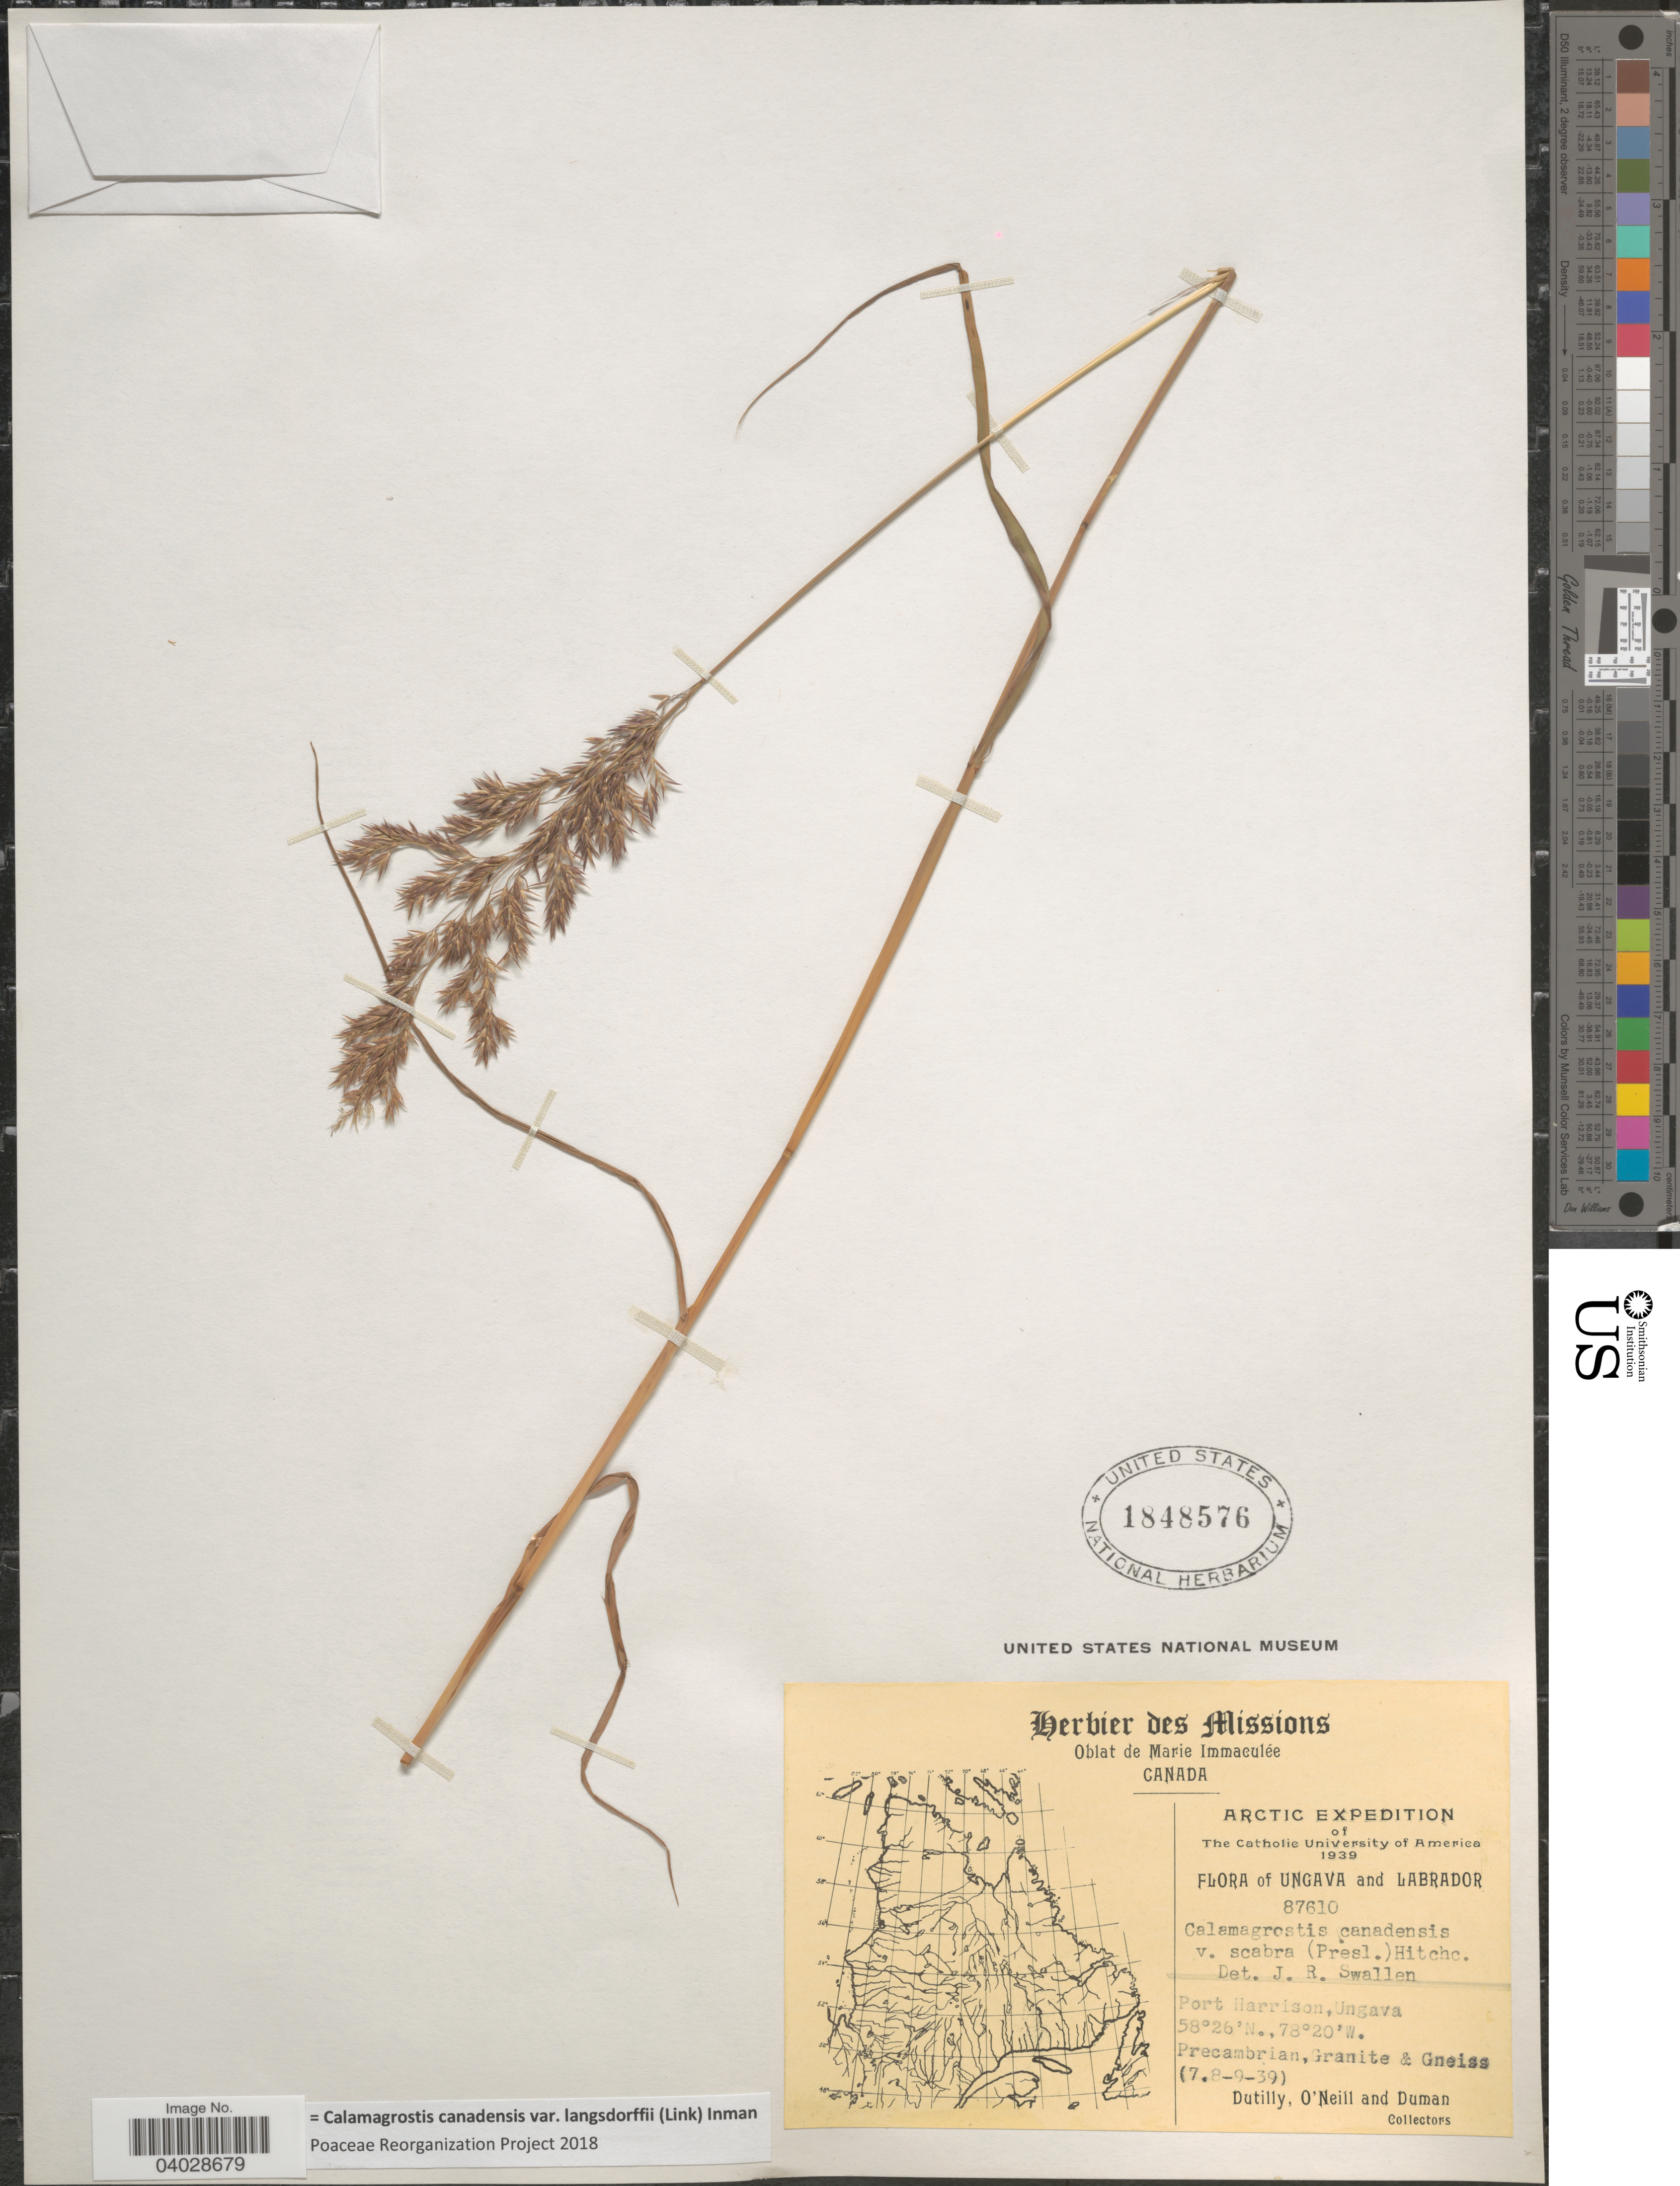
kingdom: Plantae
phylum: Tracheophyta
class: Liliopsida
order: Poales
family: Poaceae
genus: Calamagrostis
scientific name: Calamagrostis canadensis var. langsdorffii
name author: (Link) Inman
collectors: -. Dutilly, O' Neill & -. Duman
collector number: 87610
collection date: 1939-09-07/1939-09-08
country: Canada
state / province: Newfoundland and Labrador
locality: Arctic. Ungava and Labrador. Port Harrison, Ungava. Precambrian, Granite & Gneiss.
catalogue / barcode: US 1848576